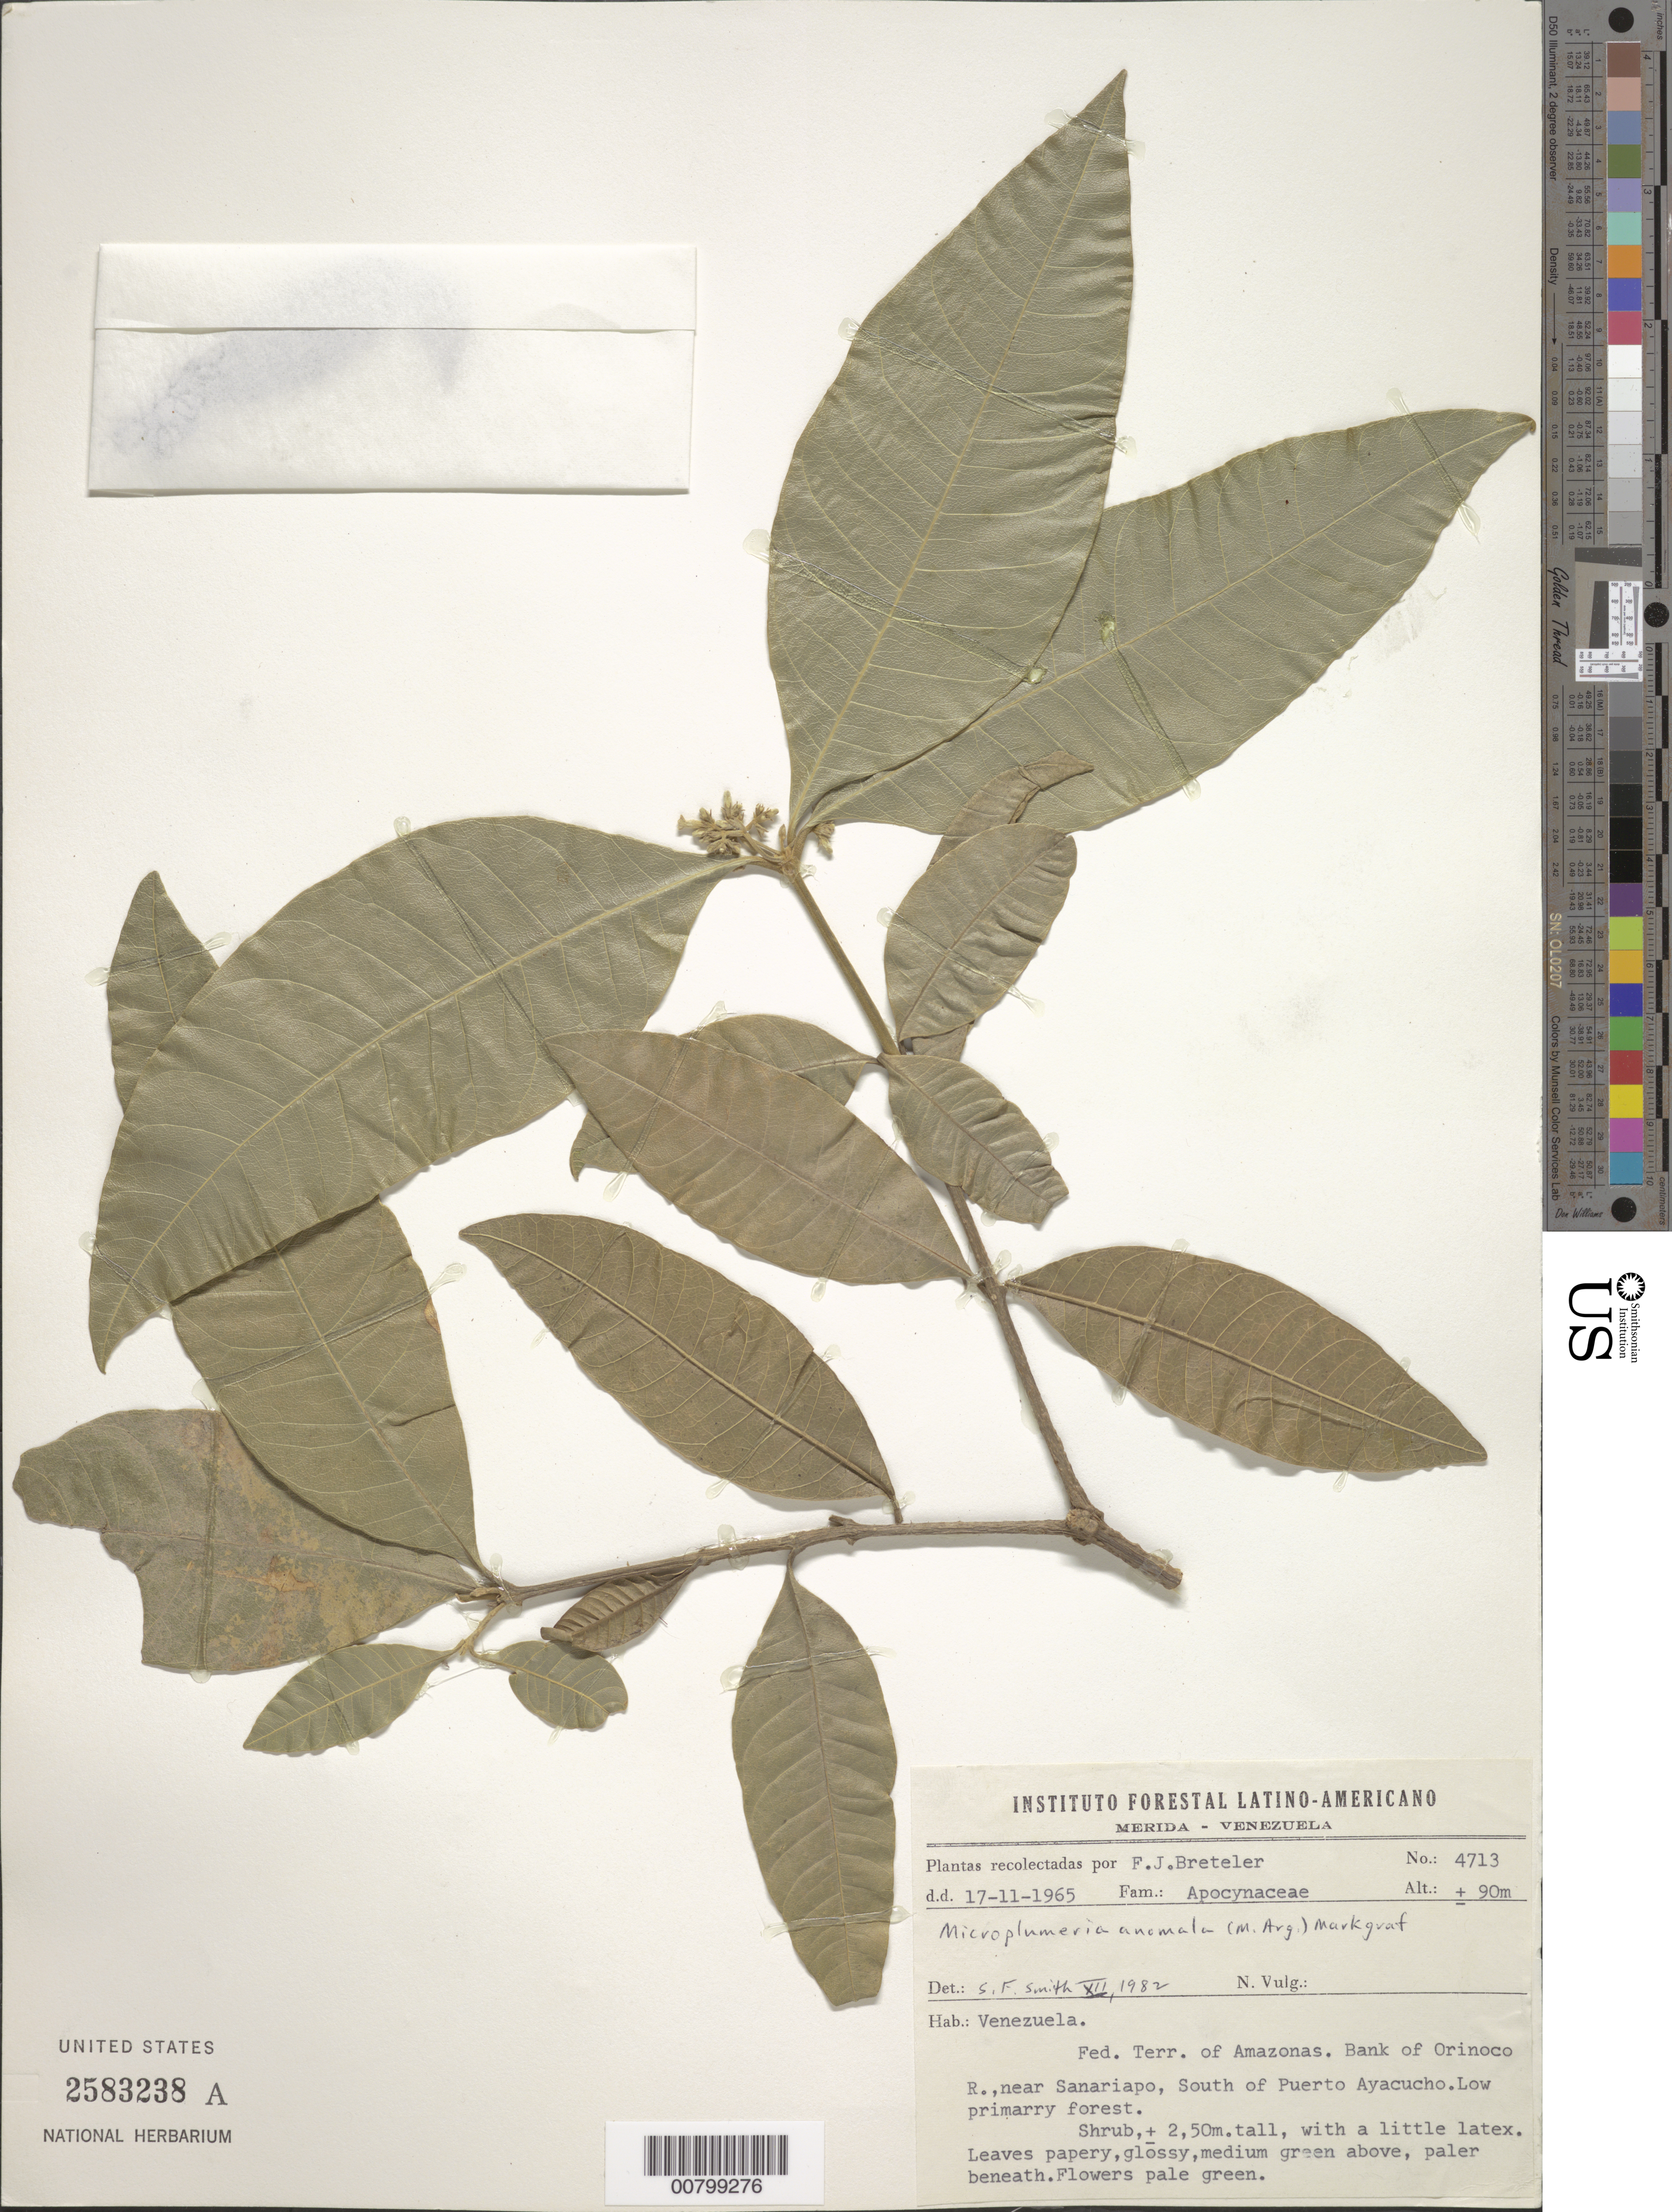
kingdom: Plantae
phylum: Tracheophyta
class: Magnoliopsida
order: Gentianales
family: Apocynaceae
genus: Microplumeria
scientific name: Microplumeria anomala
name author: (Müll. Arg.) Markgr.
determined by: Smith, Stephen F., (US), NMNH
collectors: F. J. Breteler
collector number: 4713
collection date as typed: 17-Nov-65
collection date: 1965-11-17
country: Venezuela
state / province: Amazonas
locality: Orinoco R., near Sanariapo, S of Puerto Ayacucho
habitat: Primary forest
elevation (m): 90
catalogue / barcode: US 2583238A